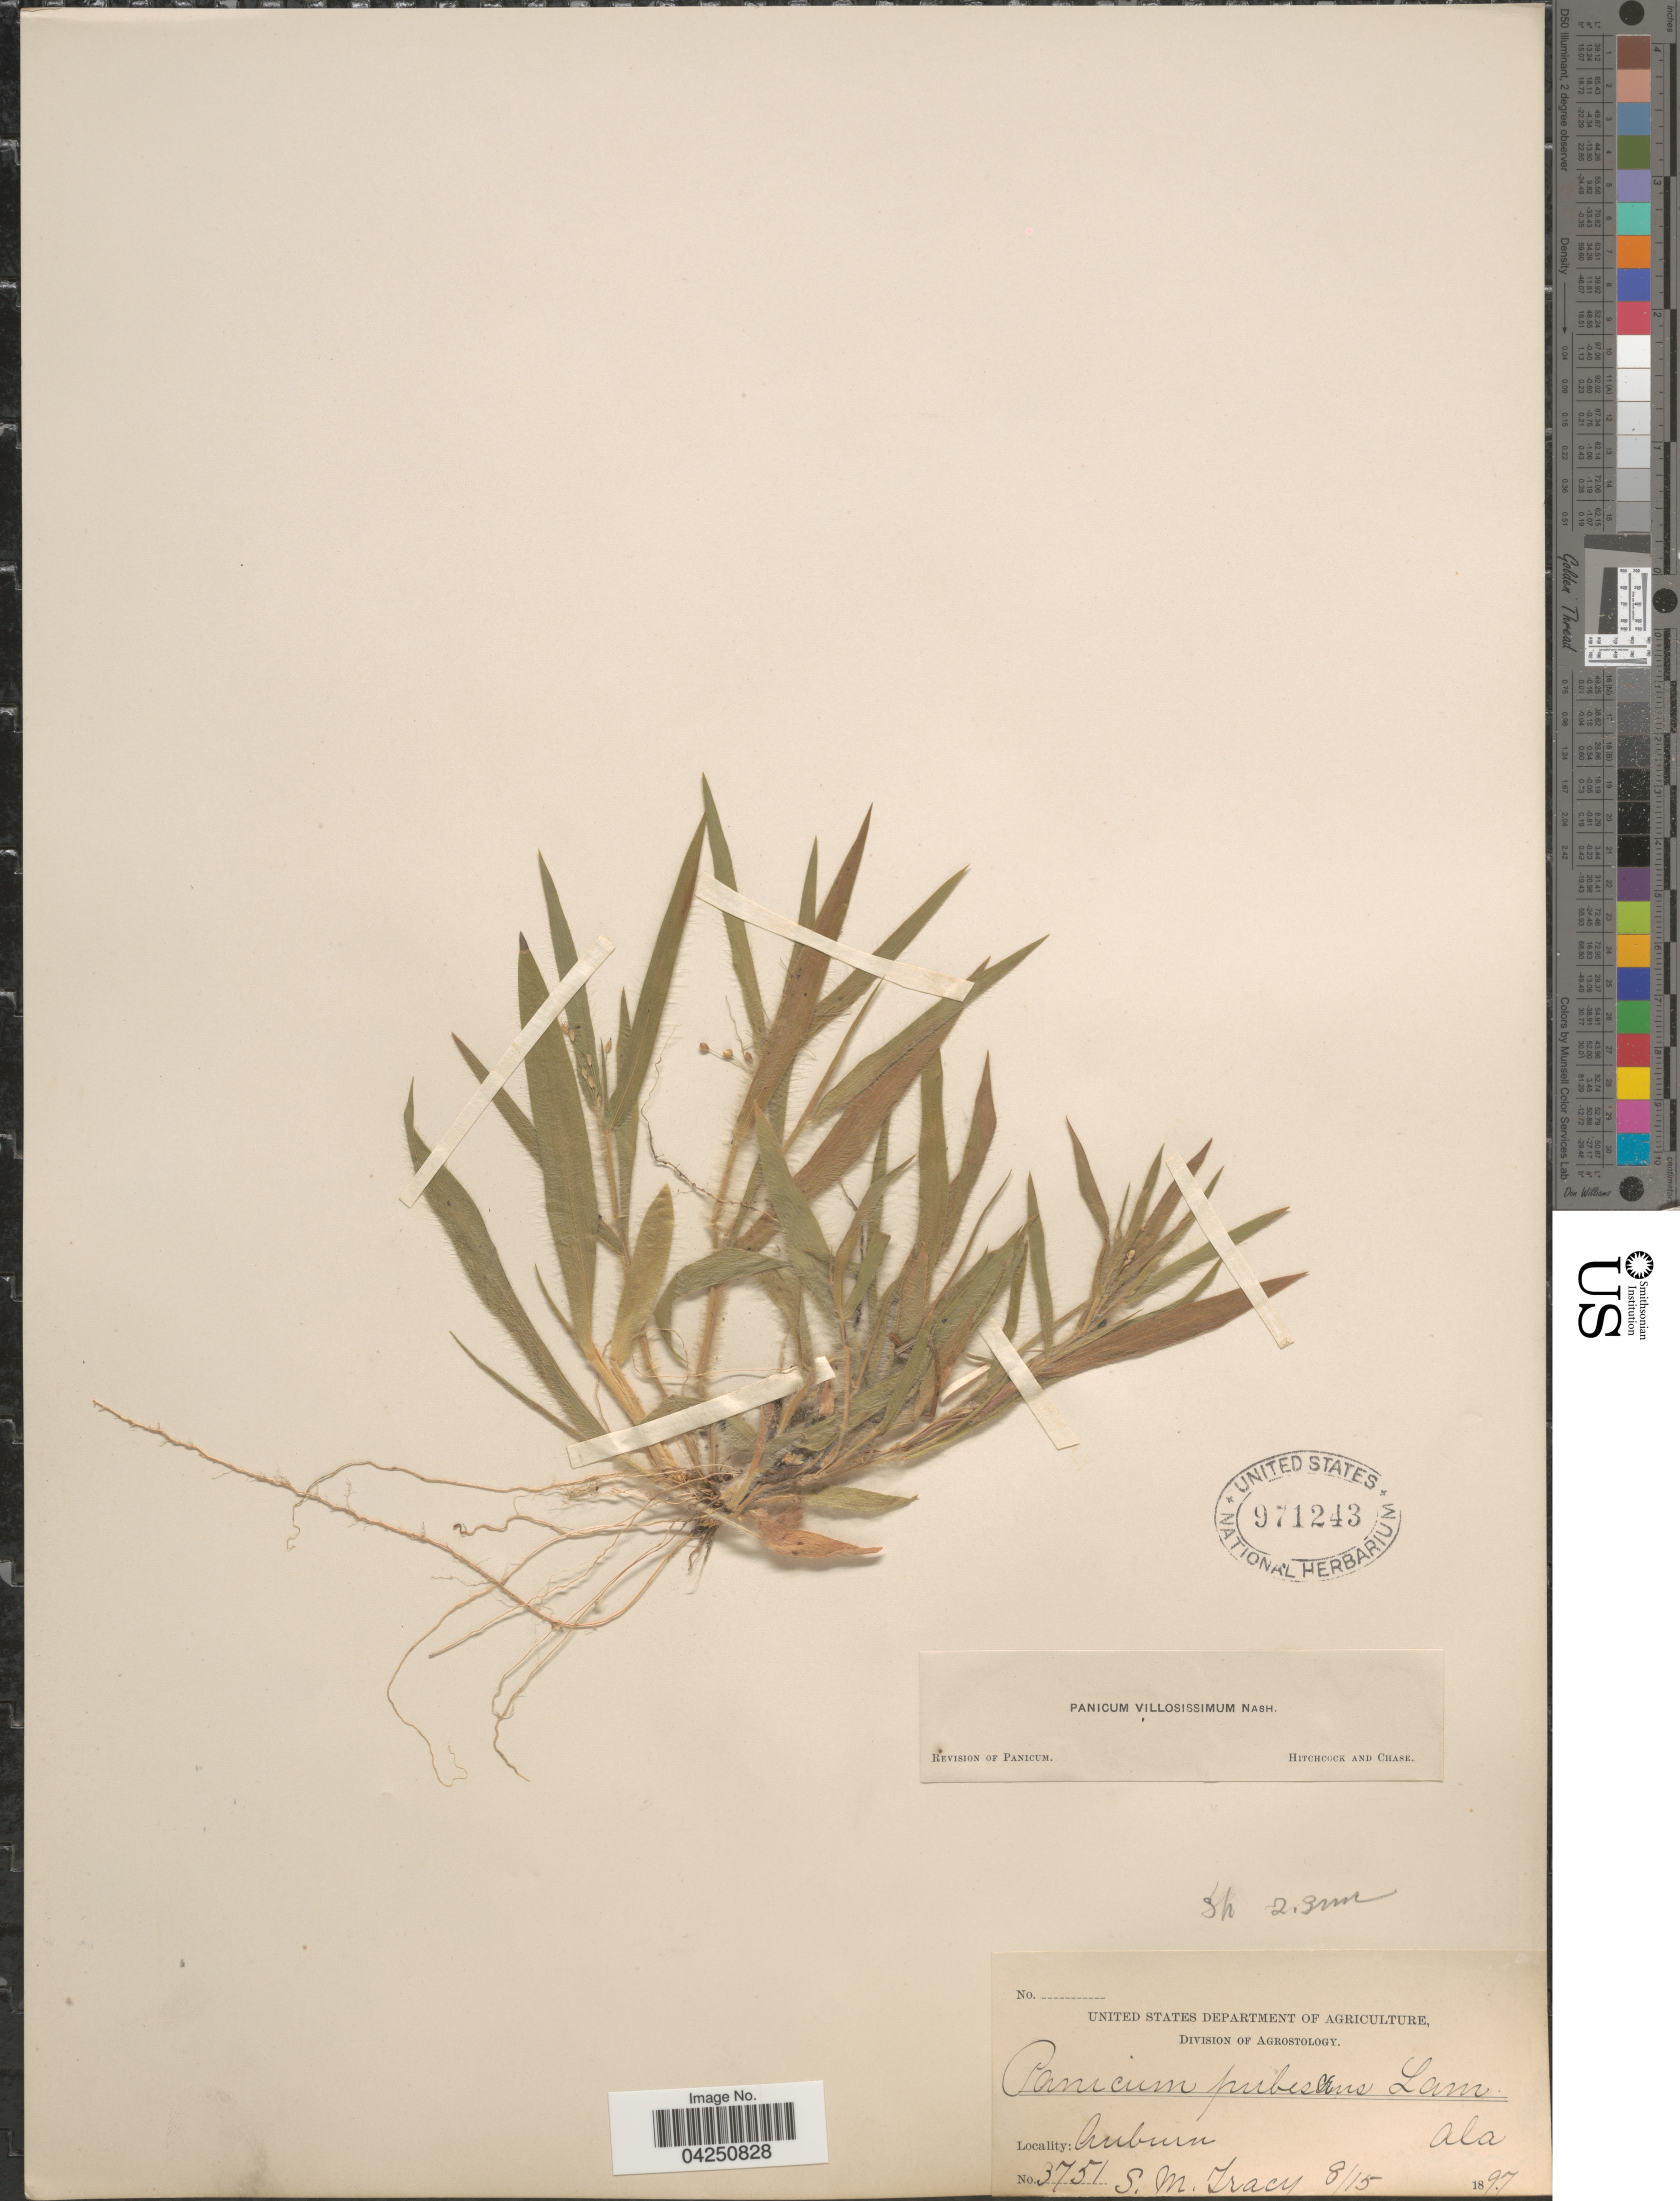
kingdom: Plantae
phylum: Tracheophyta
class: Liliopsida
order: Poales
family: Poaceae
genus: Dichanthelium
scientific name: Dichanthelium acuminatum var. acuminatum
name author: (Sw.) Gould & C.A. Clark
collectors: S. M. Tracy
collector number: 3751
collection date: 1897-08-15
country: United States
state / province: Alabama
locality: Auburn.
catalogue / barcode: US 971243